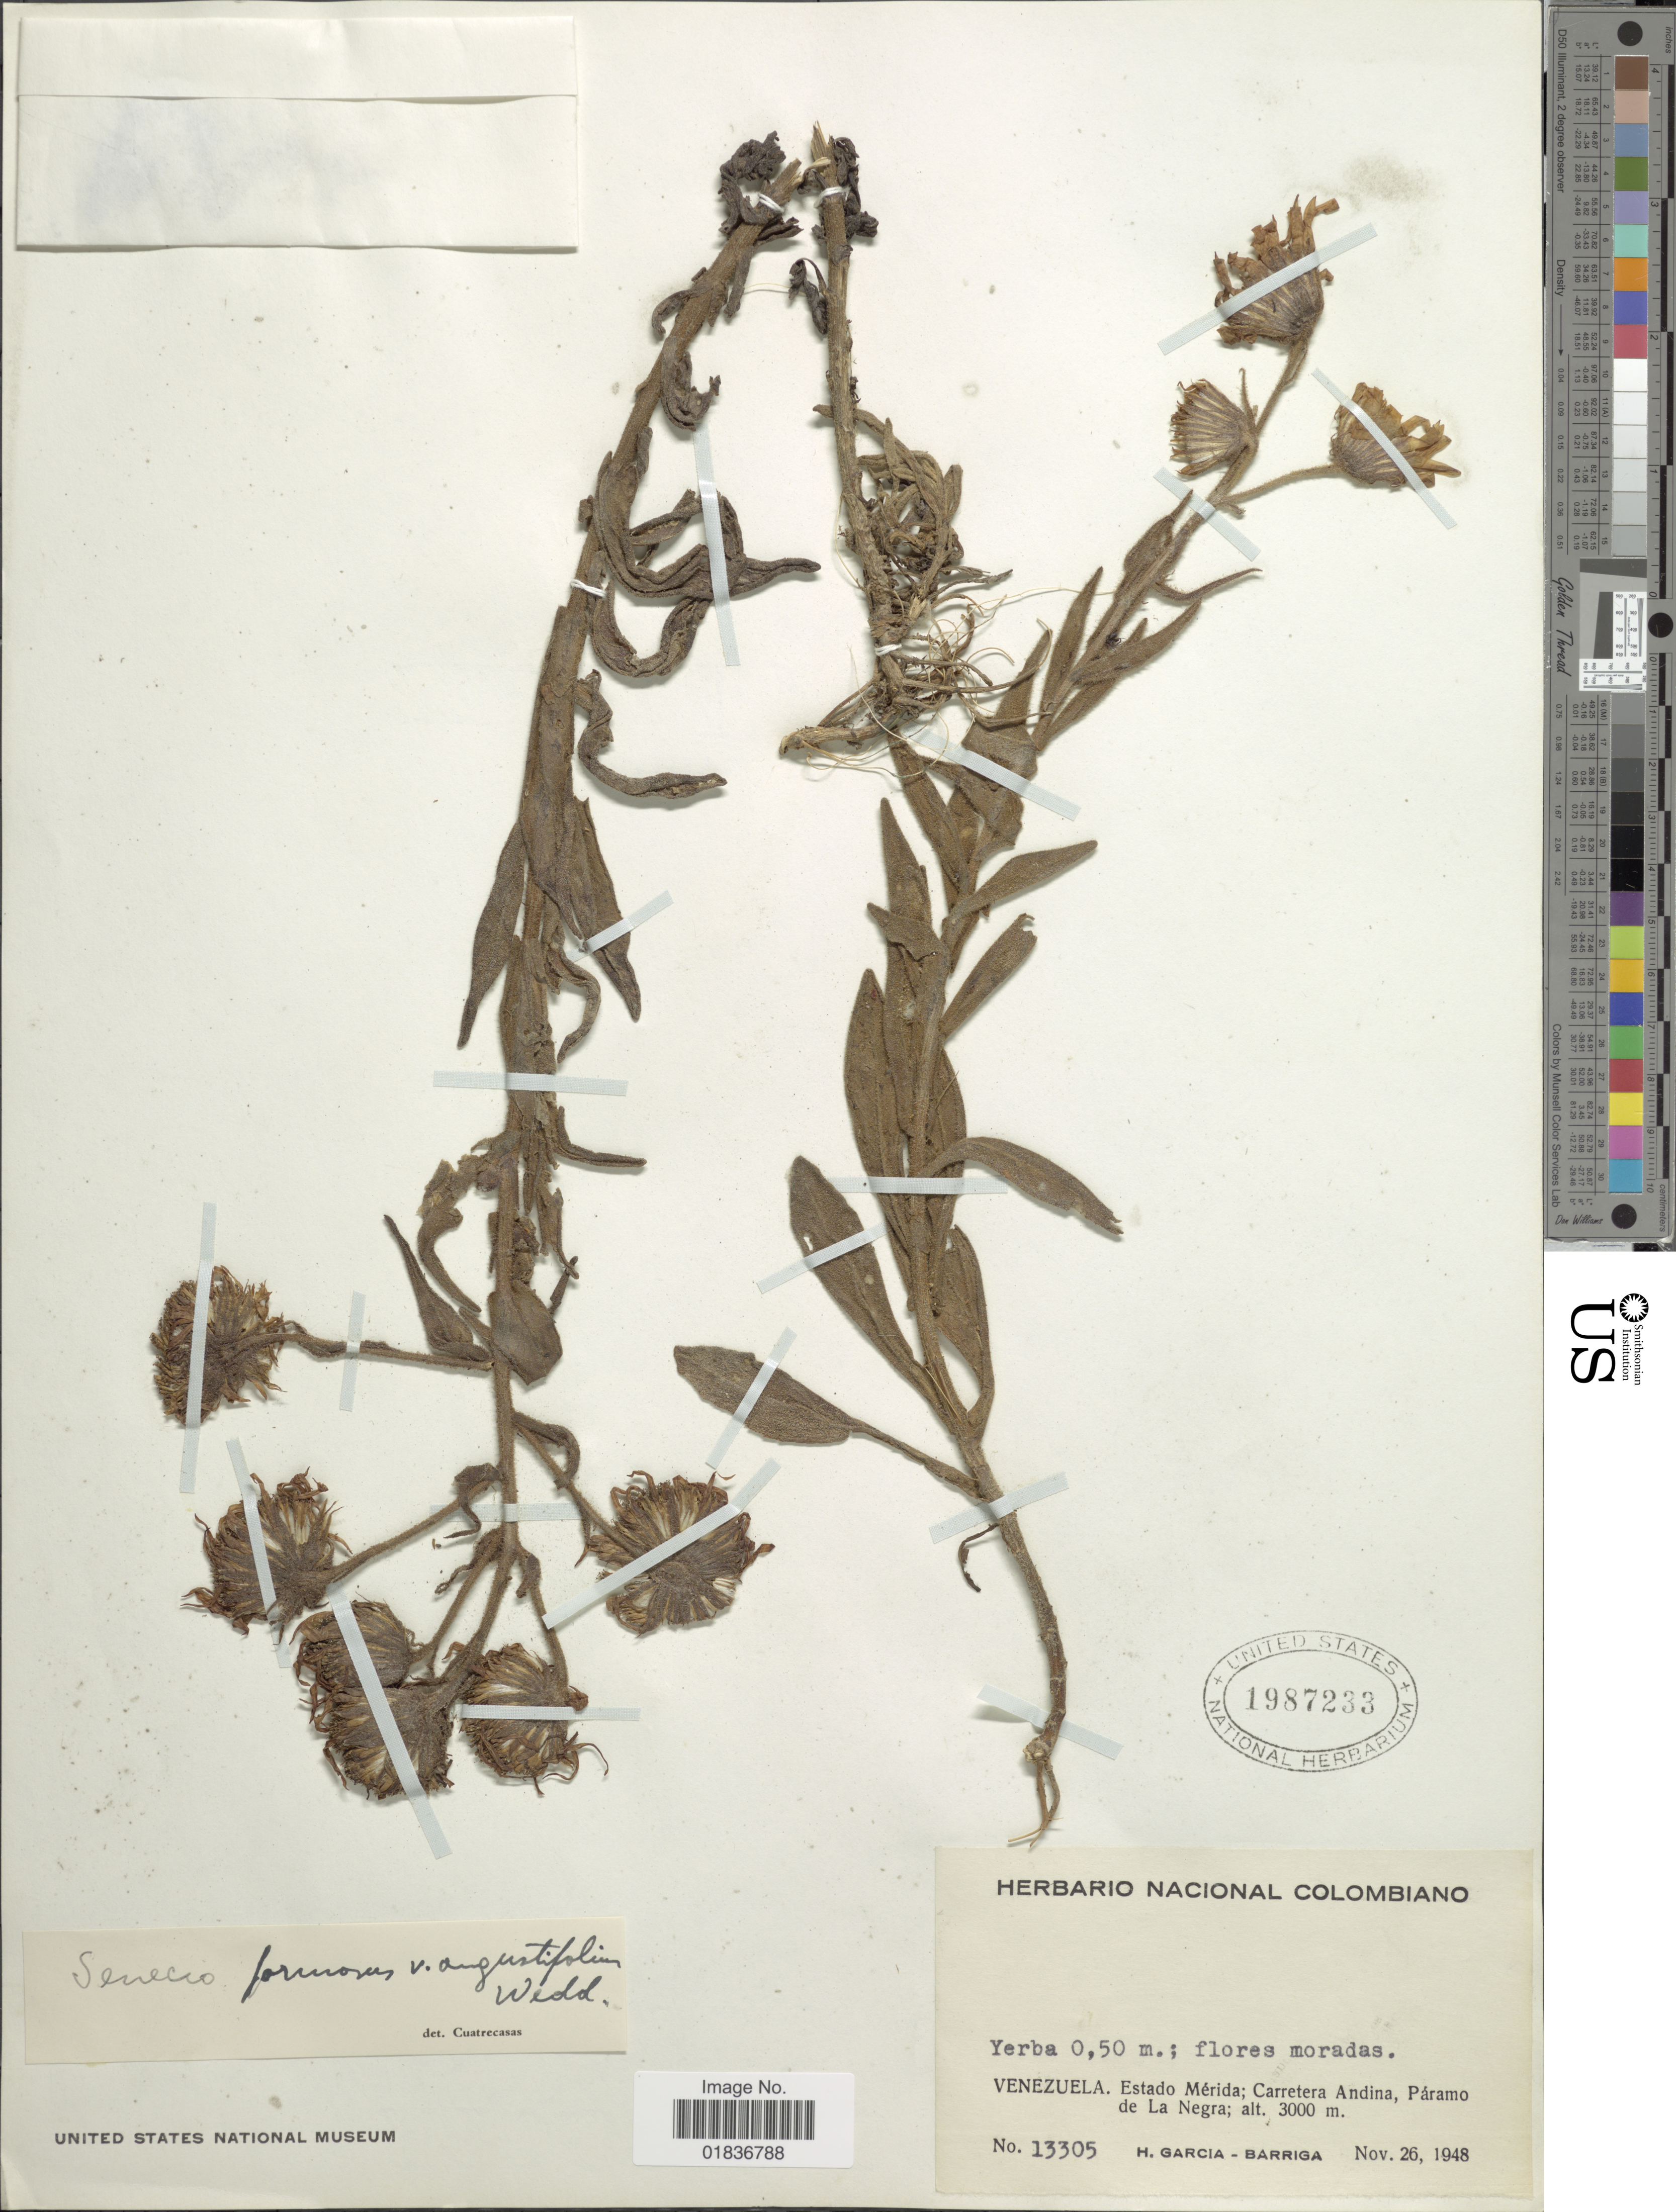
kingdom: Plantae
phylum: Tracheophyta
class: Magnoliopsida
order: Asterales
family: Asteraceae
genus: Senecio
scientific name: Senecio wedglacialis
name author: Cuatrec.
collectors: H. García Barriga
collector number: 13305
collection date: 1948-11-26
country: Venezuela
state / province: Mérida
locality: Estado Merida; Carretera Andina, Paramo de La Nigeria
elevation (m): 3000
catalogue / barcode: US 1987233